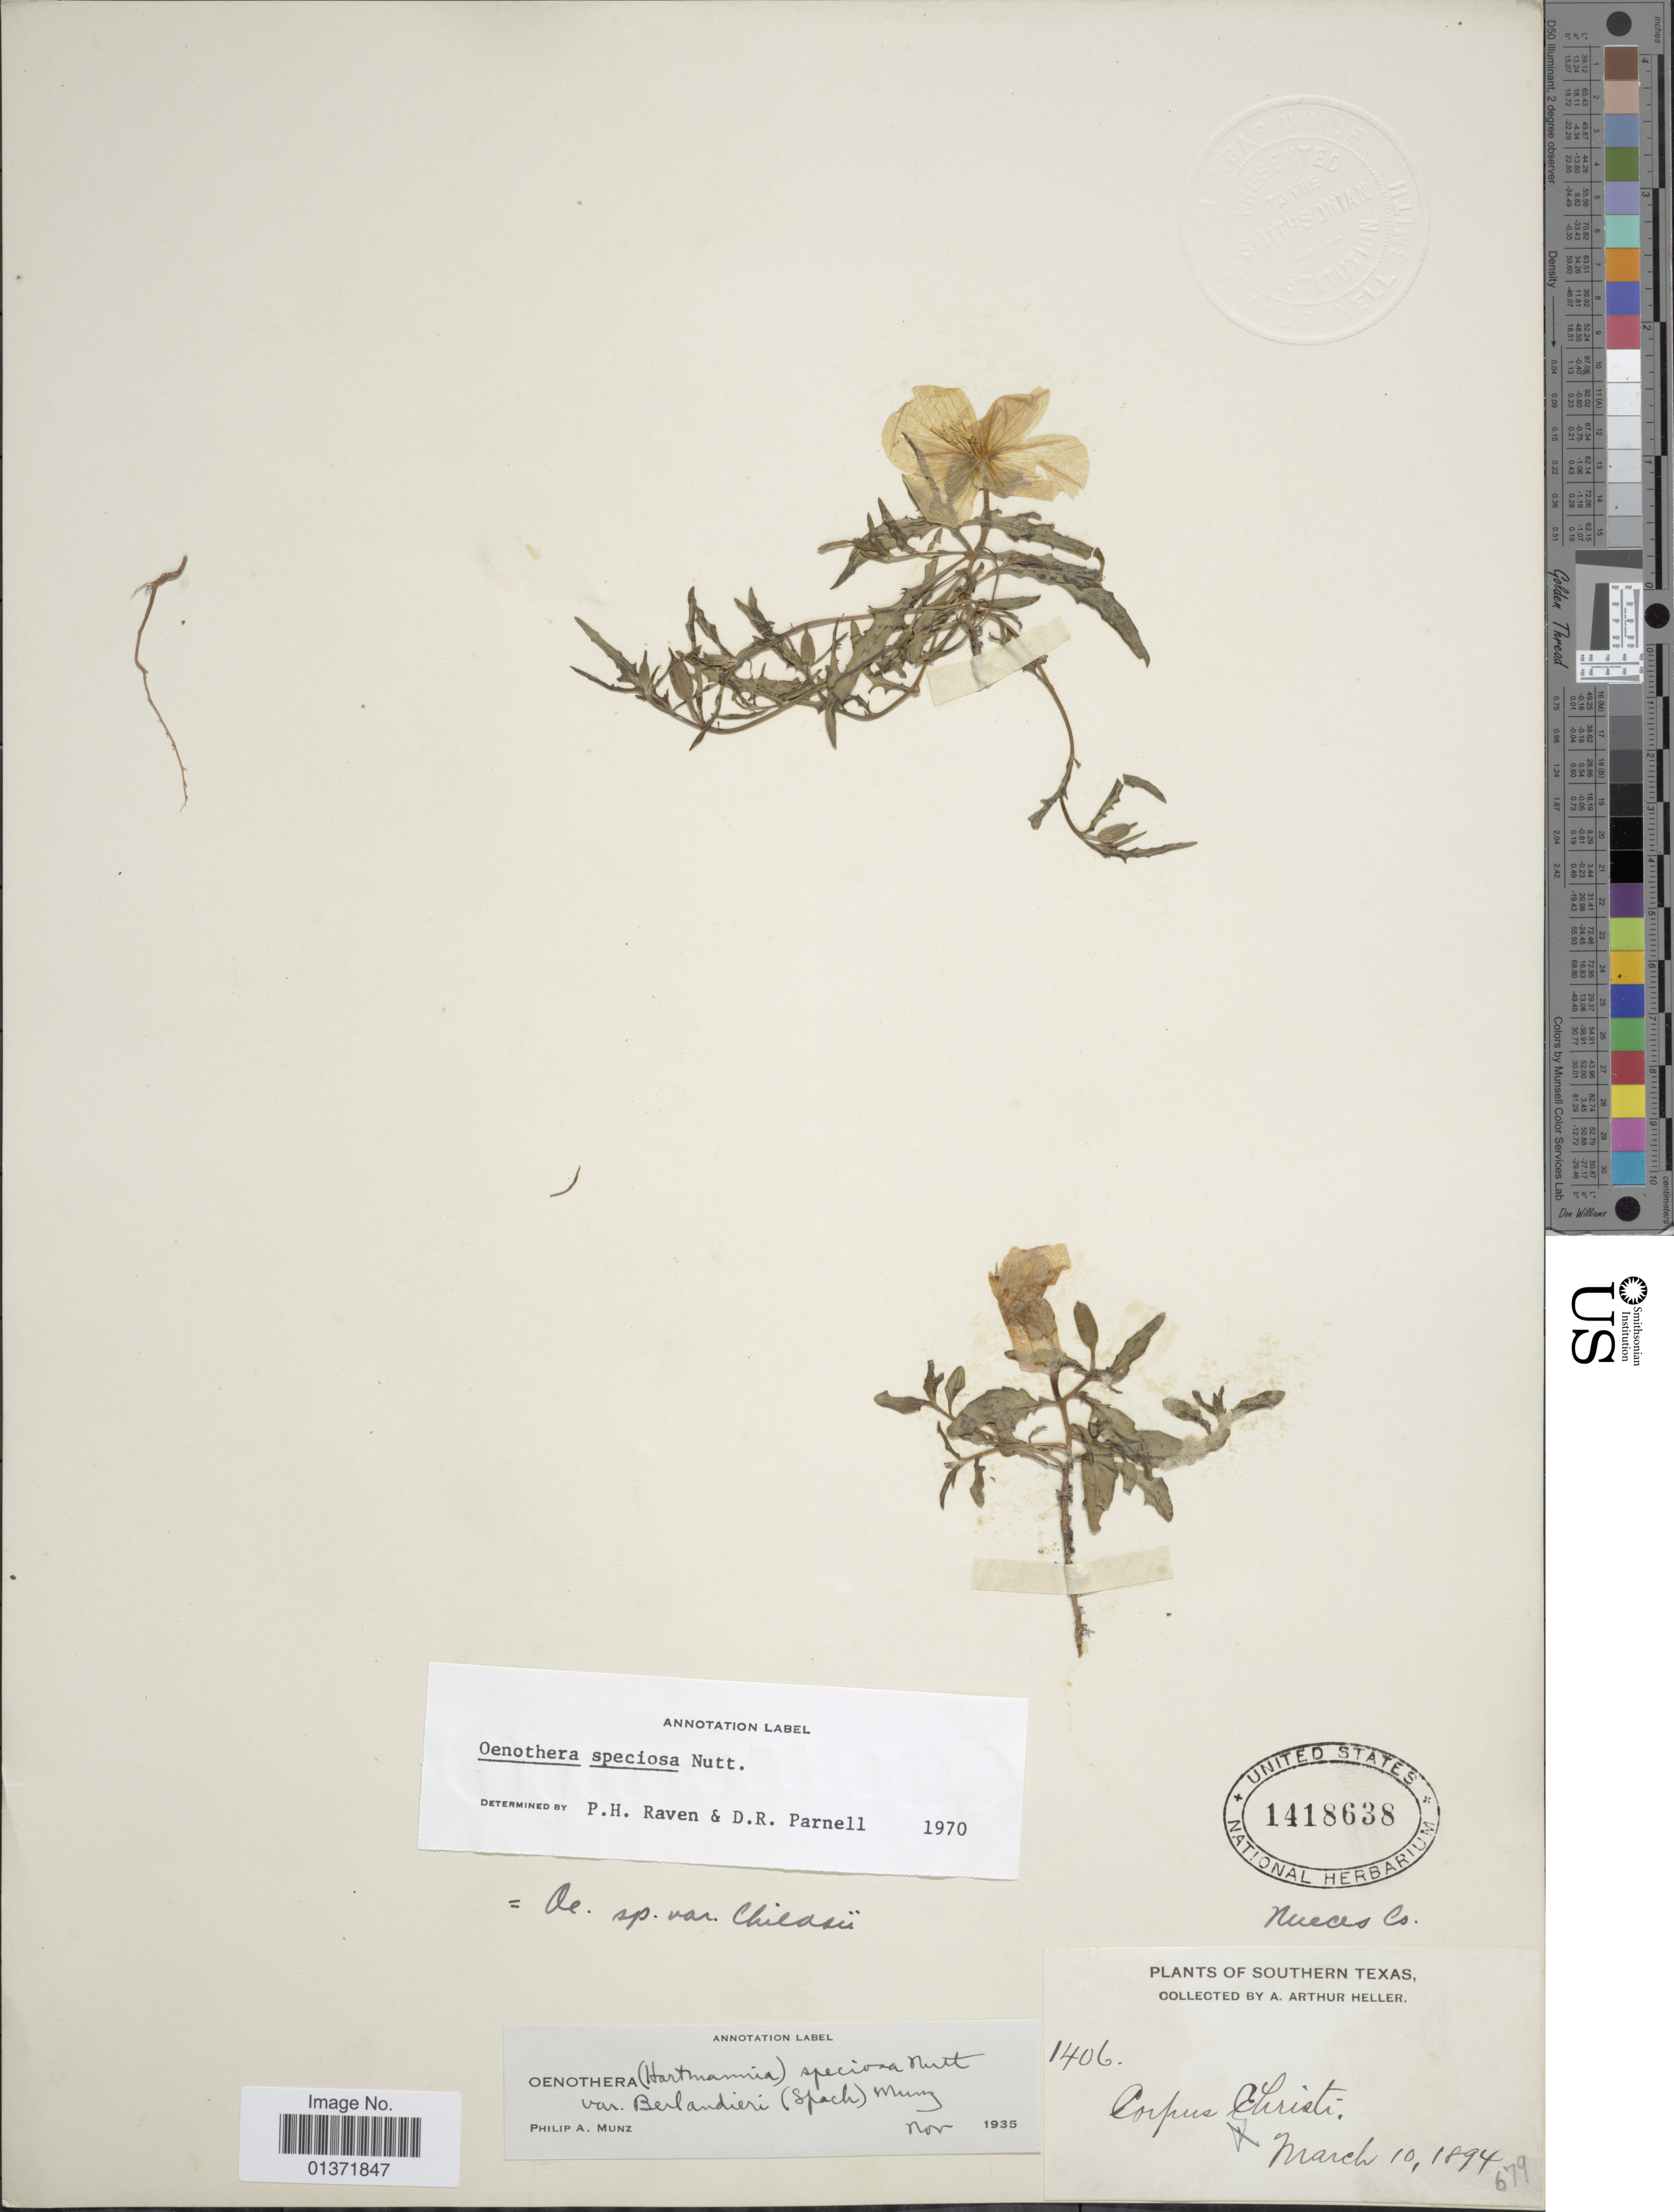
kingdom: Plantae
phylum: Tracheophyta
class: Magnoliopsida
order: Myrtales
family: Onagraceae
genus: Oenothera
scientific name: Oenothera speciosa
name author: Nutt.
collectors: A. A. Heller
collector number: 1406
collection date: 1894-03-10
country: United States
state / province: Texas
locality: Southern Texas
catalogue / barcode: US 1418638